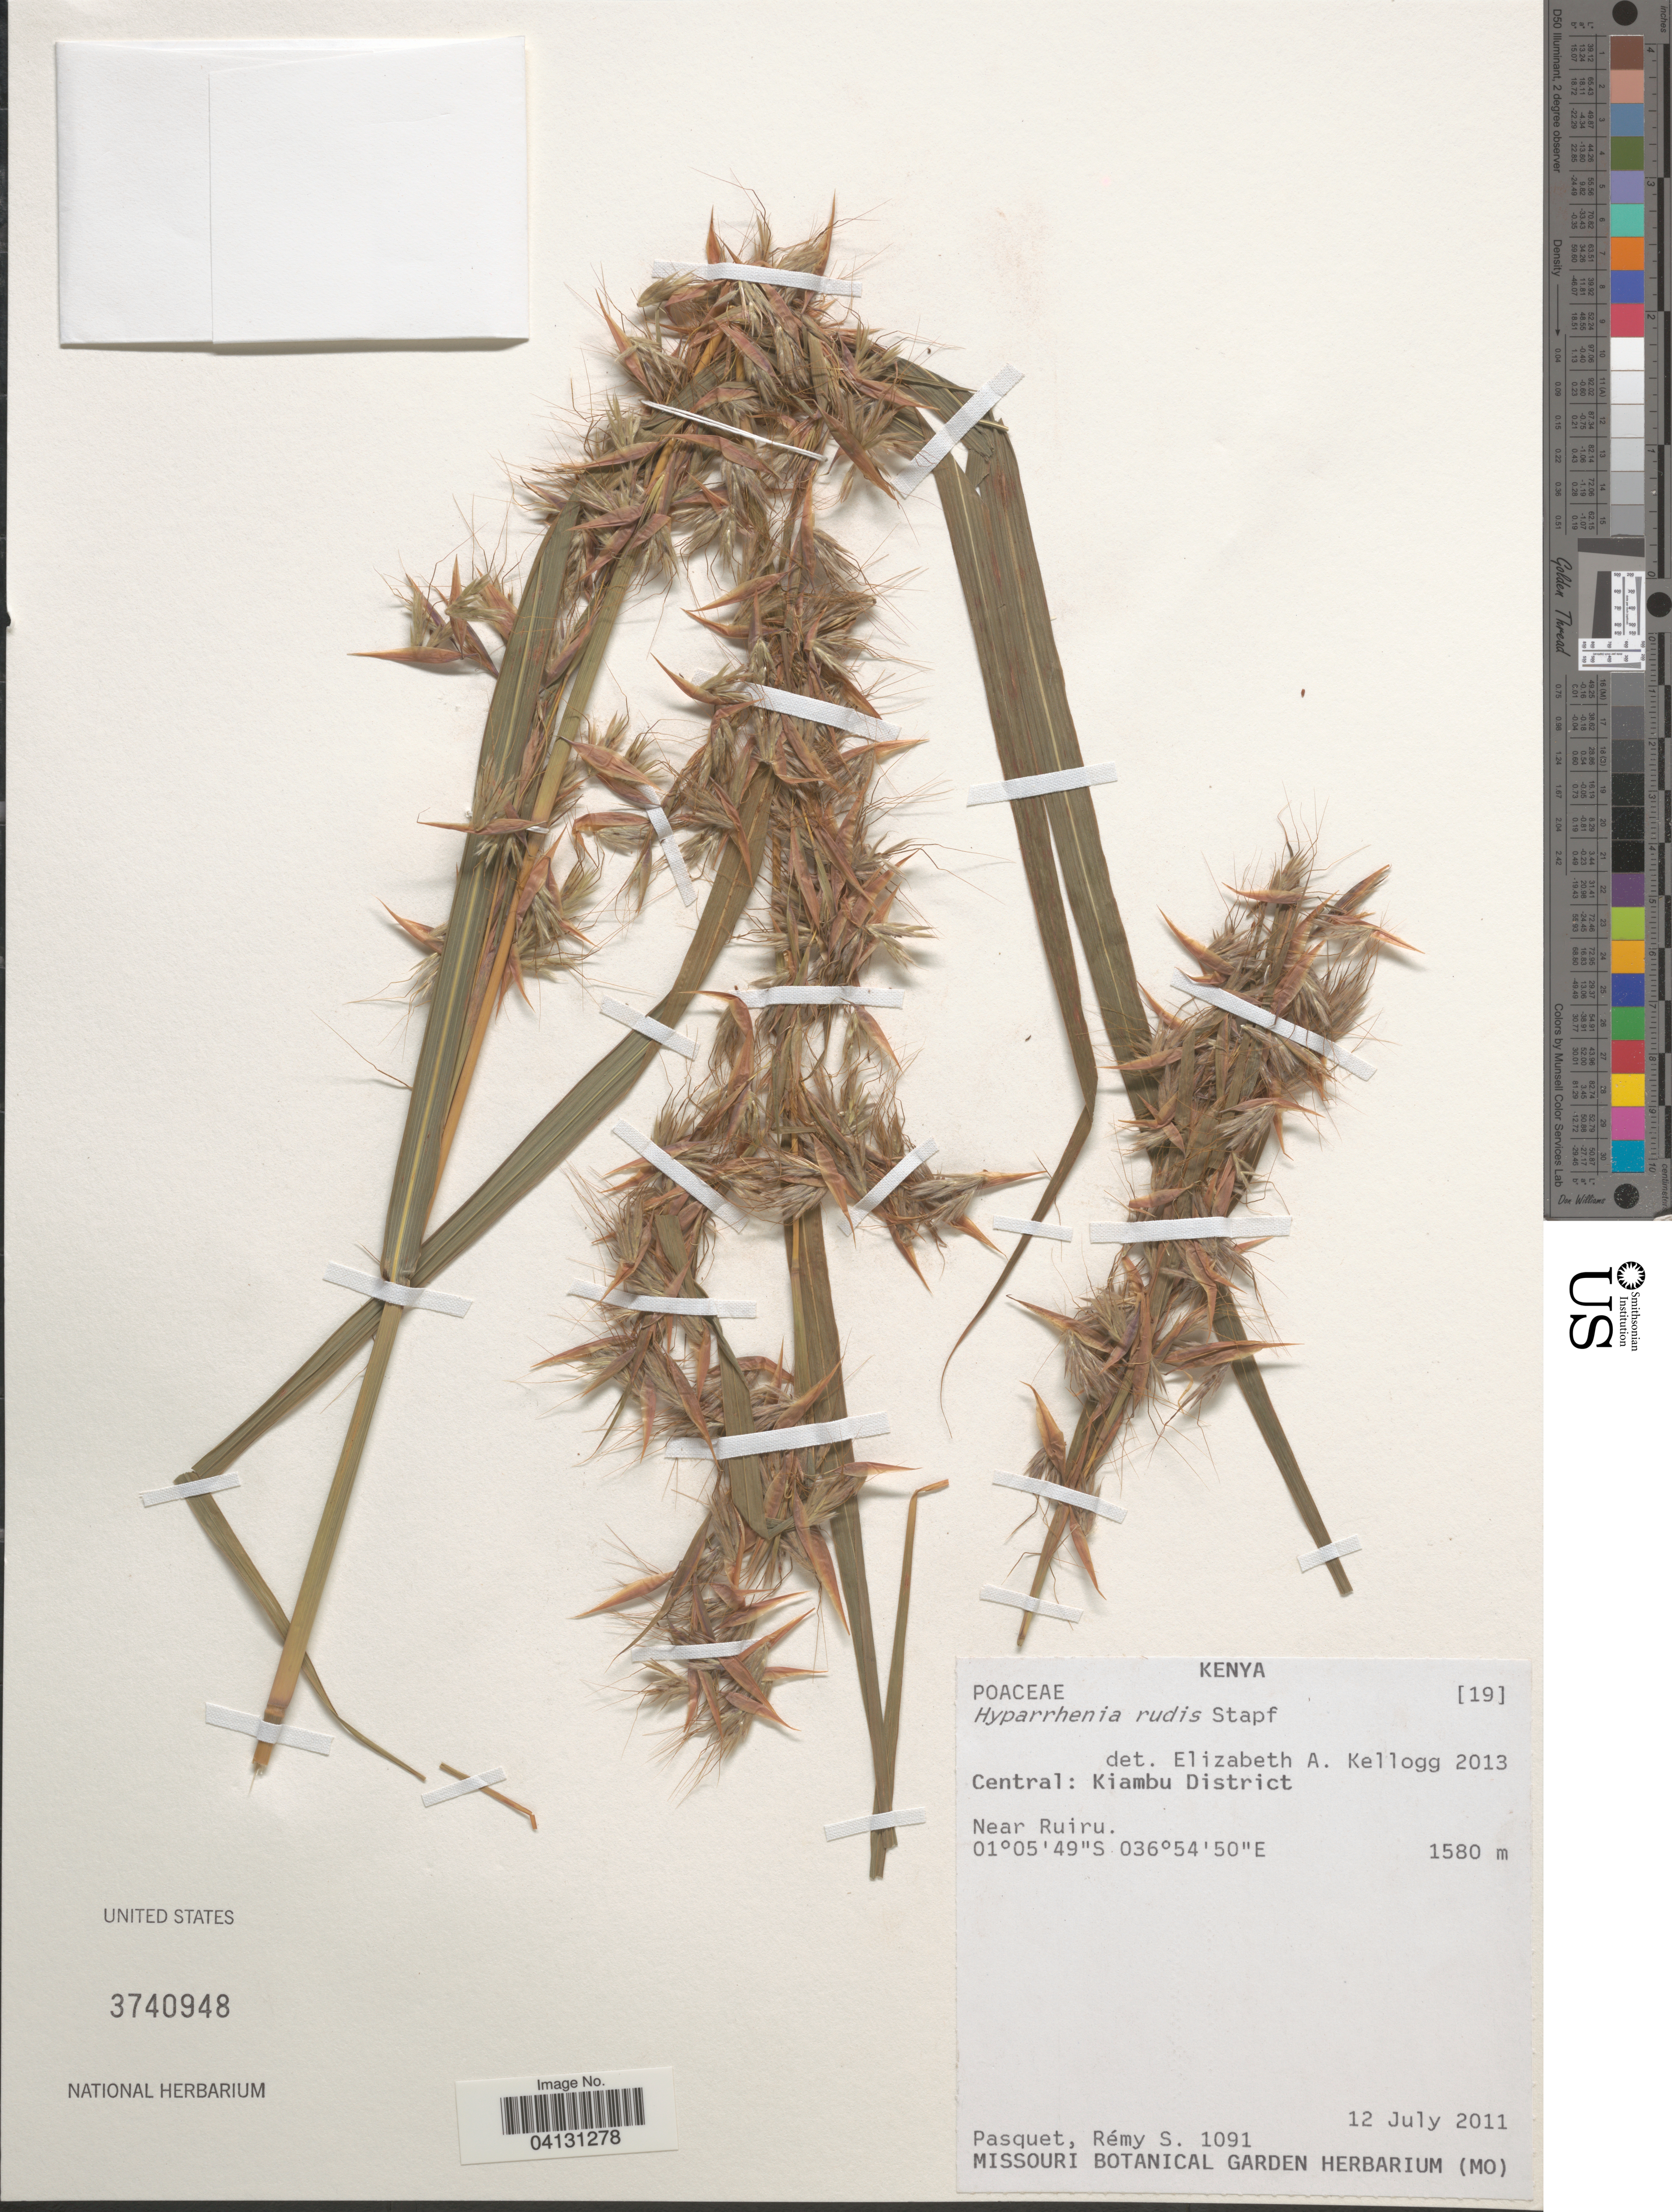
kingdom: Plantae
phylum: Tracheophyta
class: Liliopsida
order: Poales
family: Poaceae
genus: Hyparrhenia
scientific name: Hyparrhenia rudis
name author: Stapf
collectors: R. Pasquet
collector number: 1091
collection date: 2011-07-12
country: Kenya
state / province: Kiambu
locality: Central: Kiambu District. Near Ruiru.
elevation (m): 1580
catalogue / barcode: US 3740948